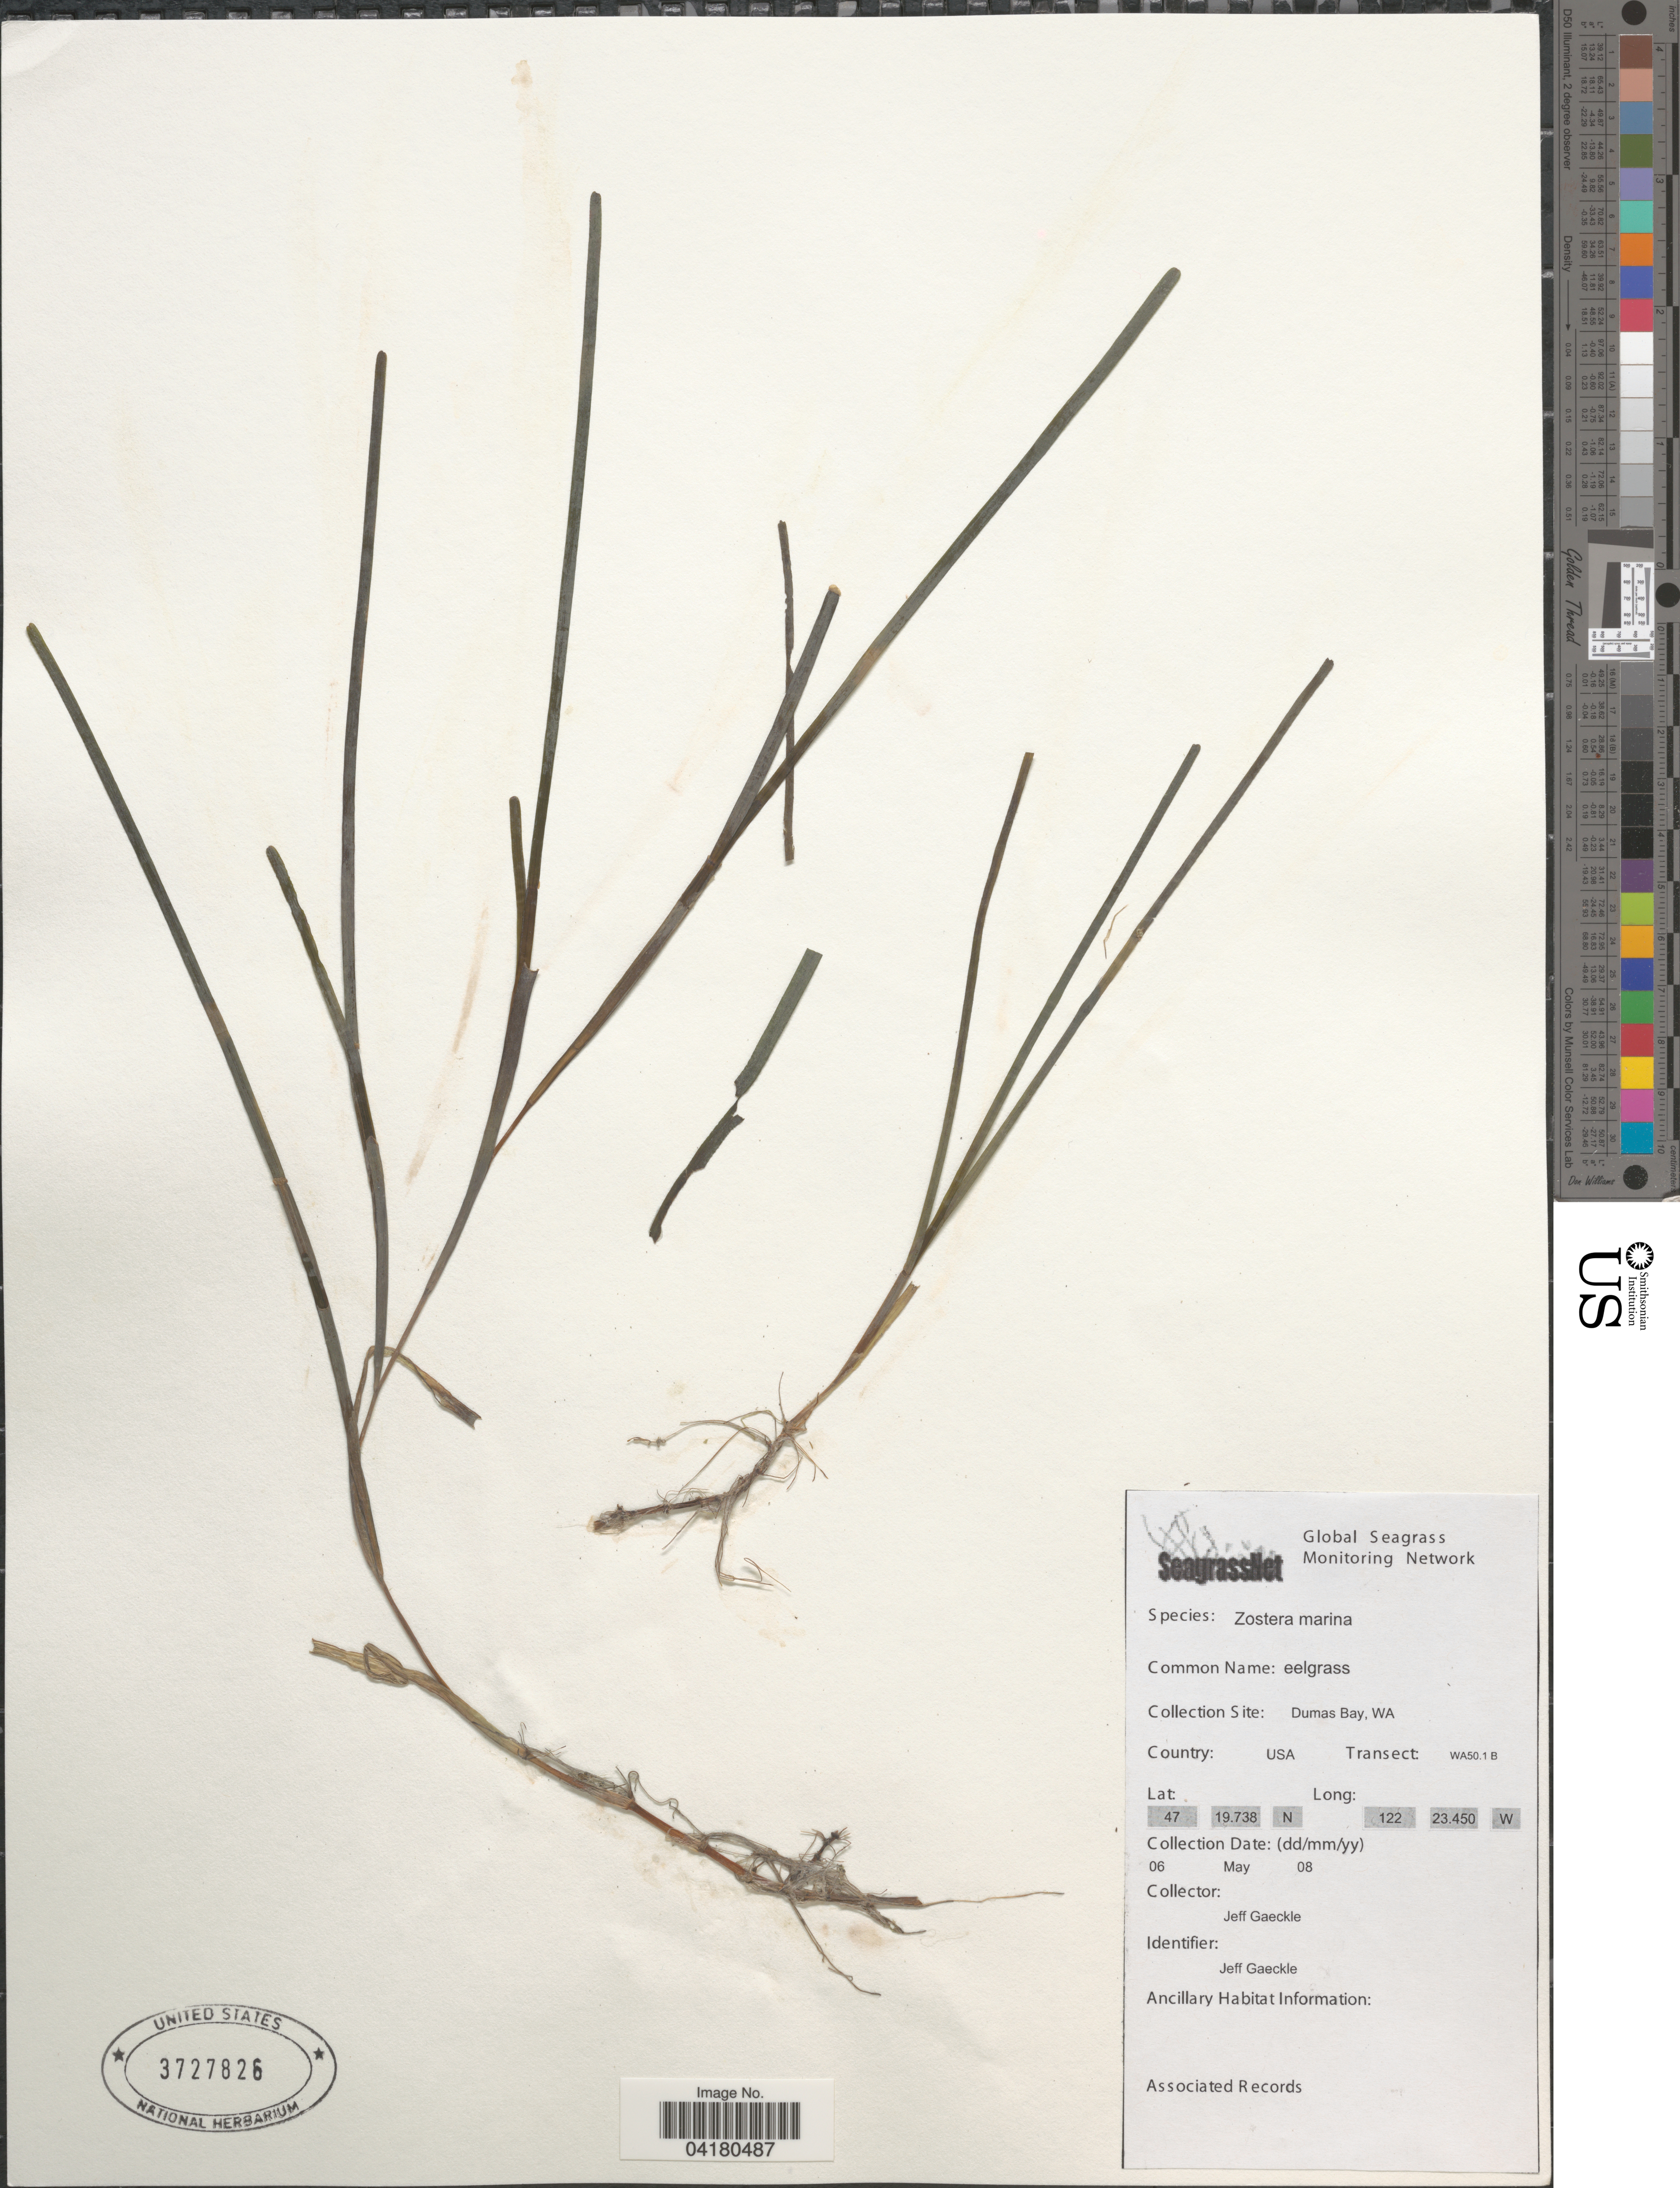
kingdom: Plantae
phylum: Tracheophyta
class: Liliopsida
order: Alismatales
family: Zosteraceae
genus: Zostera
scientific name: Zostera marina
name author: L.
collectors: J. Gaeckle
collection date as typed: Transcribed d/m/y: 6/5/8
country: United States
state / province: Washington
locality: Collection Site: Dumas Bay. Transect: WA50.1 B.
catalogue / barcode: US 3727826